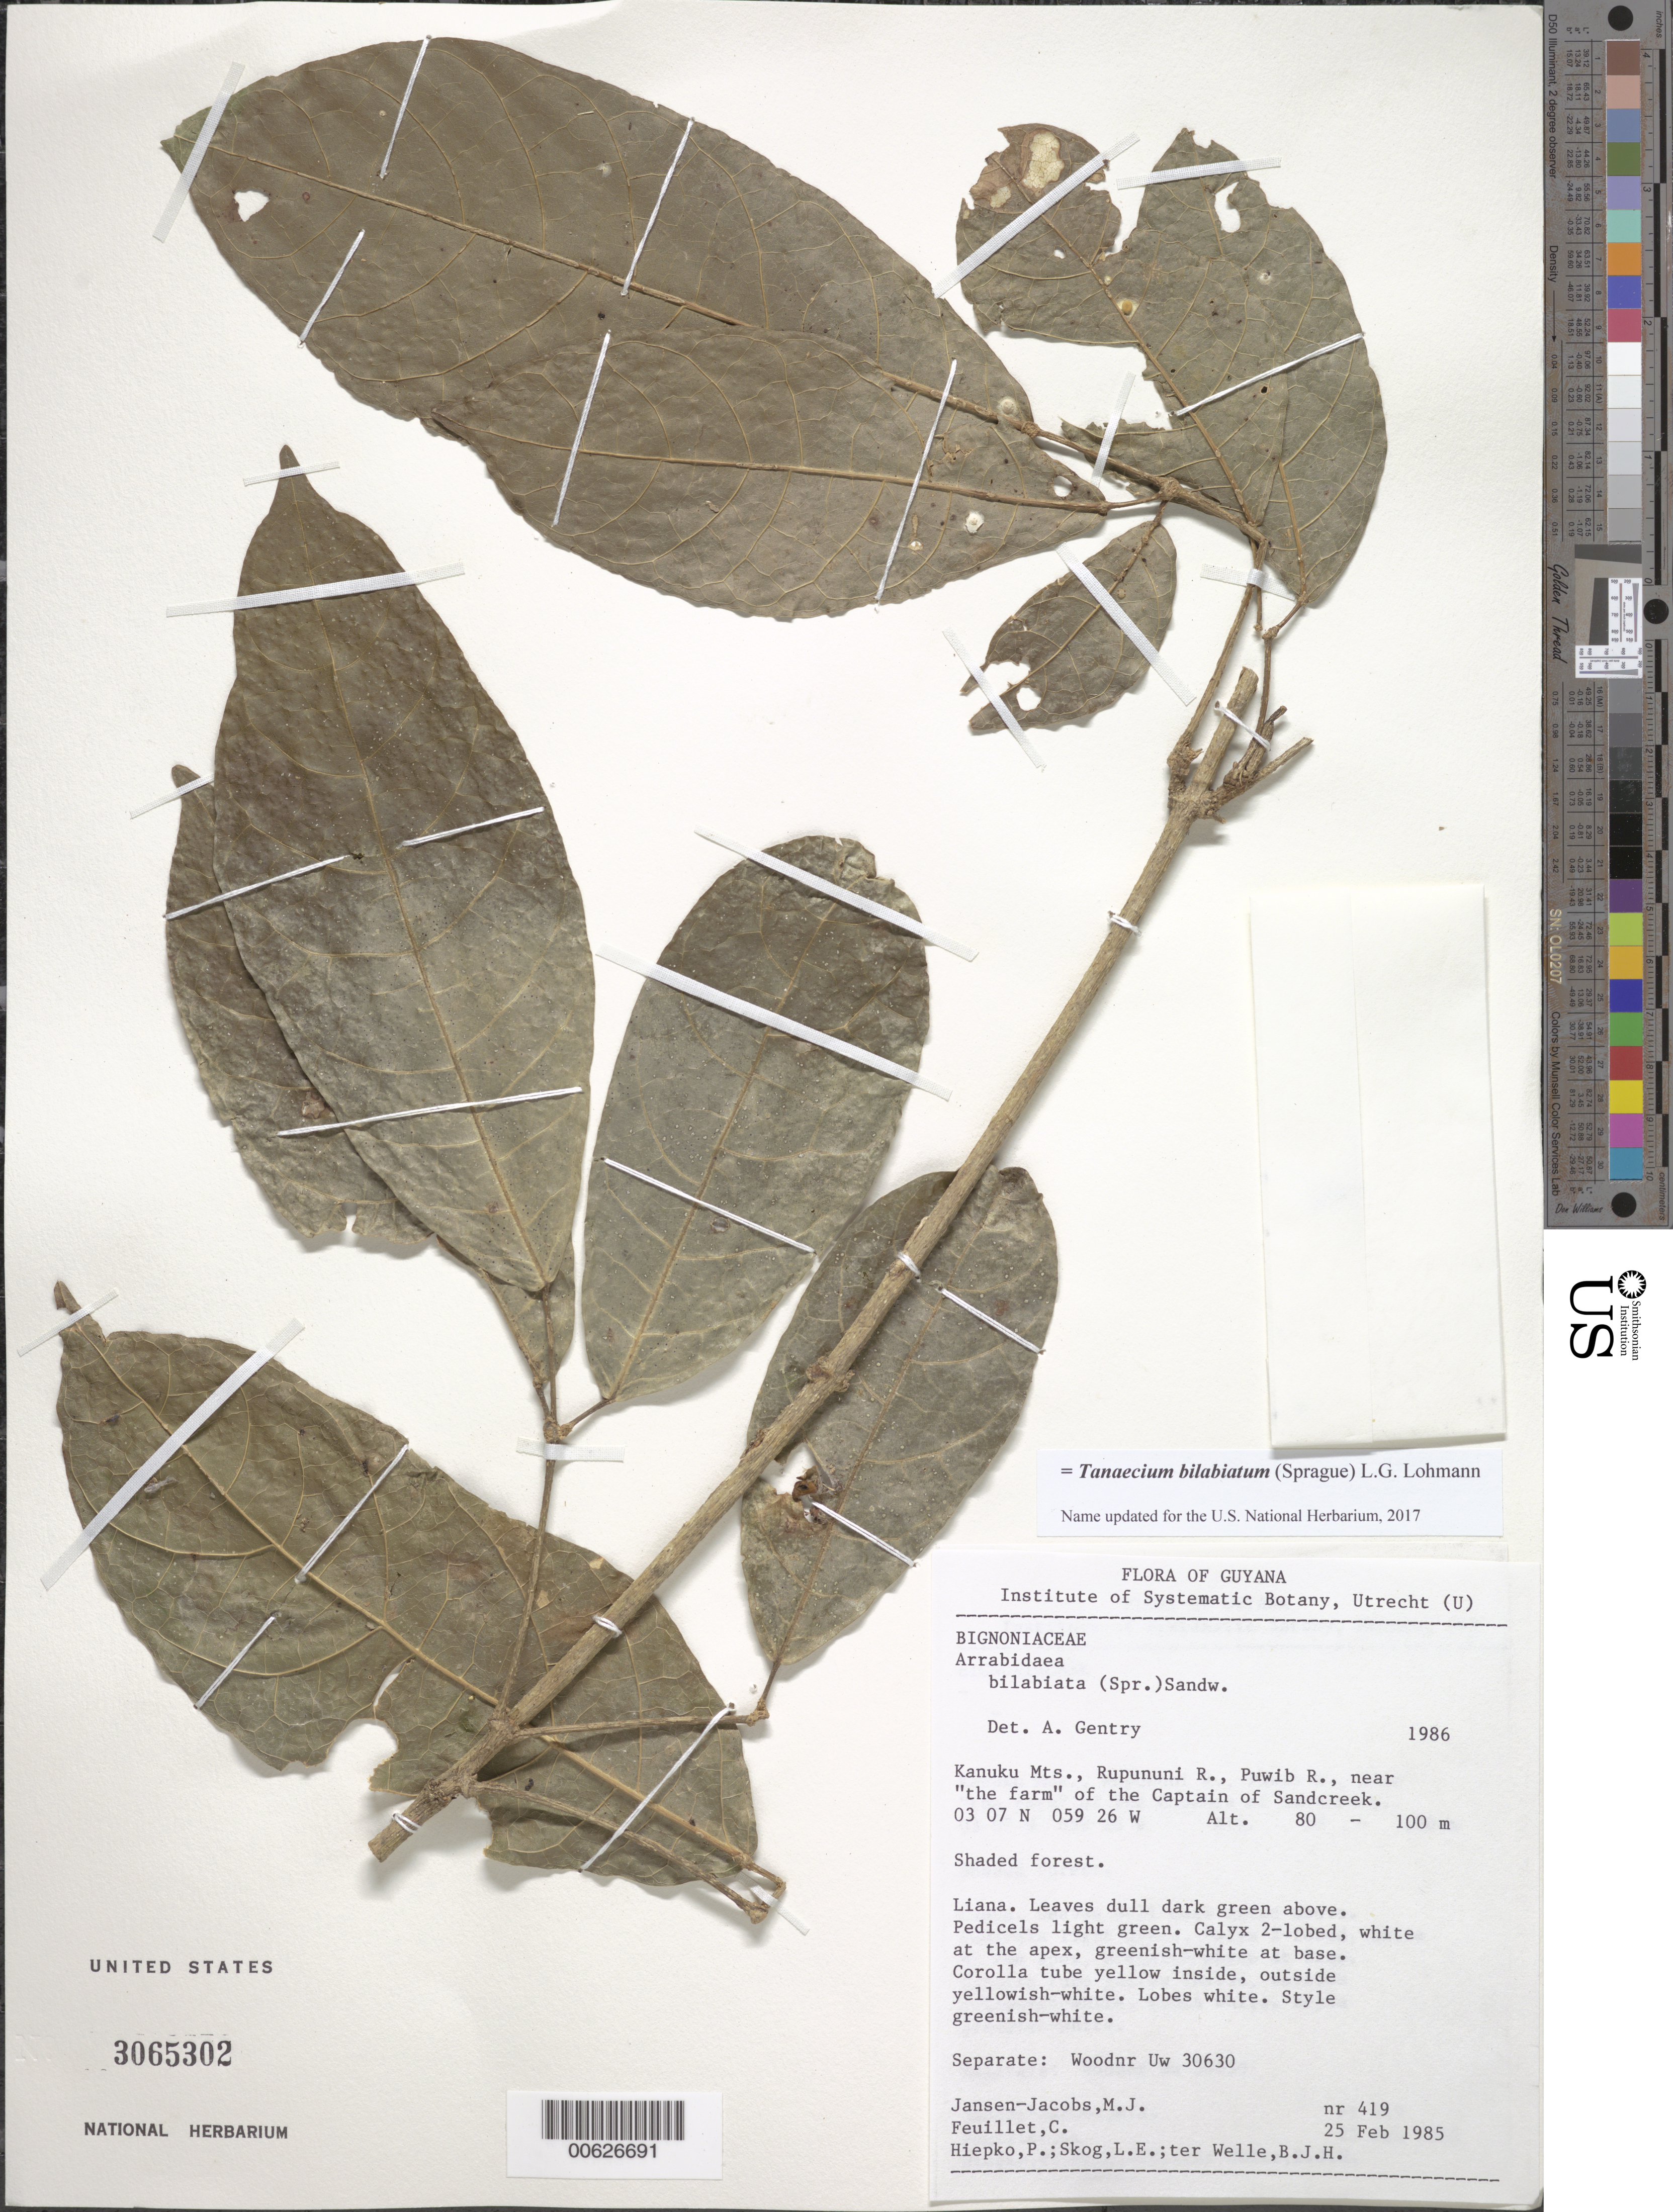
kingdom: Plantae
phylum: Tracheophyta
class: Magnoliopsida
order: Lamiales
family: Bignoniaceae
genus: Tanaecium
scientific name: Tanaecium bilabiatum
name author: (Sprague) L.G. Lohmann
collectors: M. J. Jansen-Jacobs, C. Feuillet, P. H. Hiepko, L. E. Skog & B. Welle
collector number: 419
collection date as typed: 25-Feb-85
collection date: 1985-02-25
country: Guyana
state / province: U. Takutu-U. Essequibo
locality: Kanuku Mts., Rupununi R., Puwib R. near "the farm" of the Captain of Sandcreek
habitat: Shaded forest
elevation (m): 80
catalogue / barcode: US 3065302